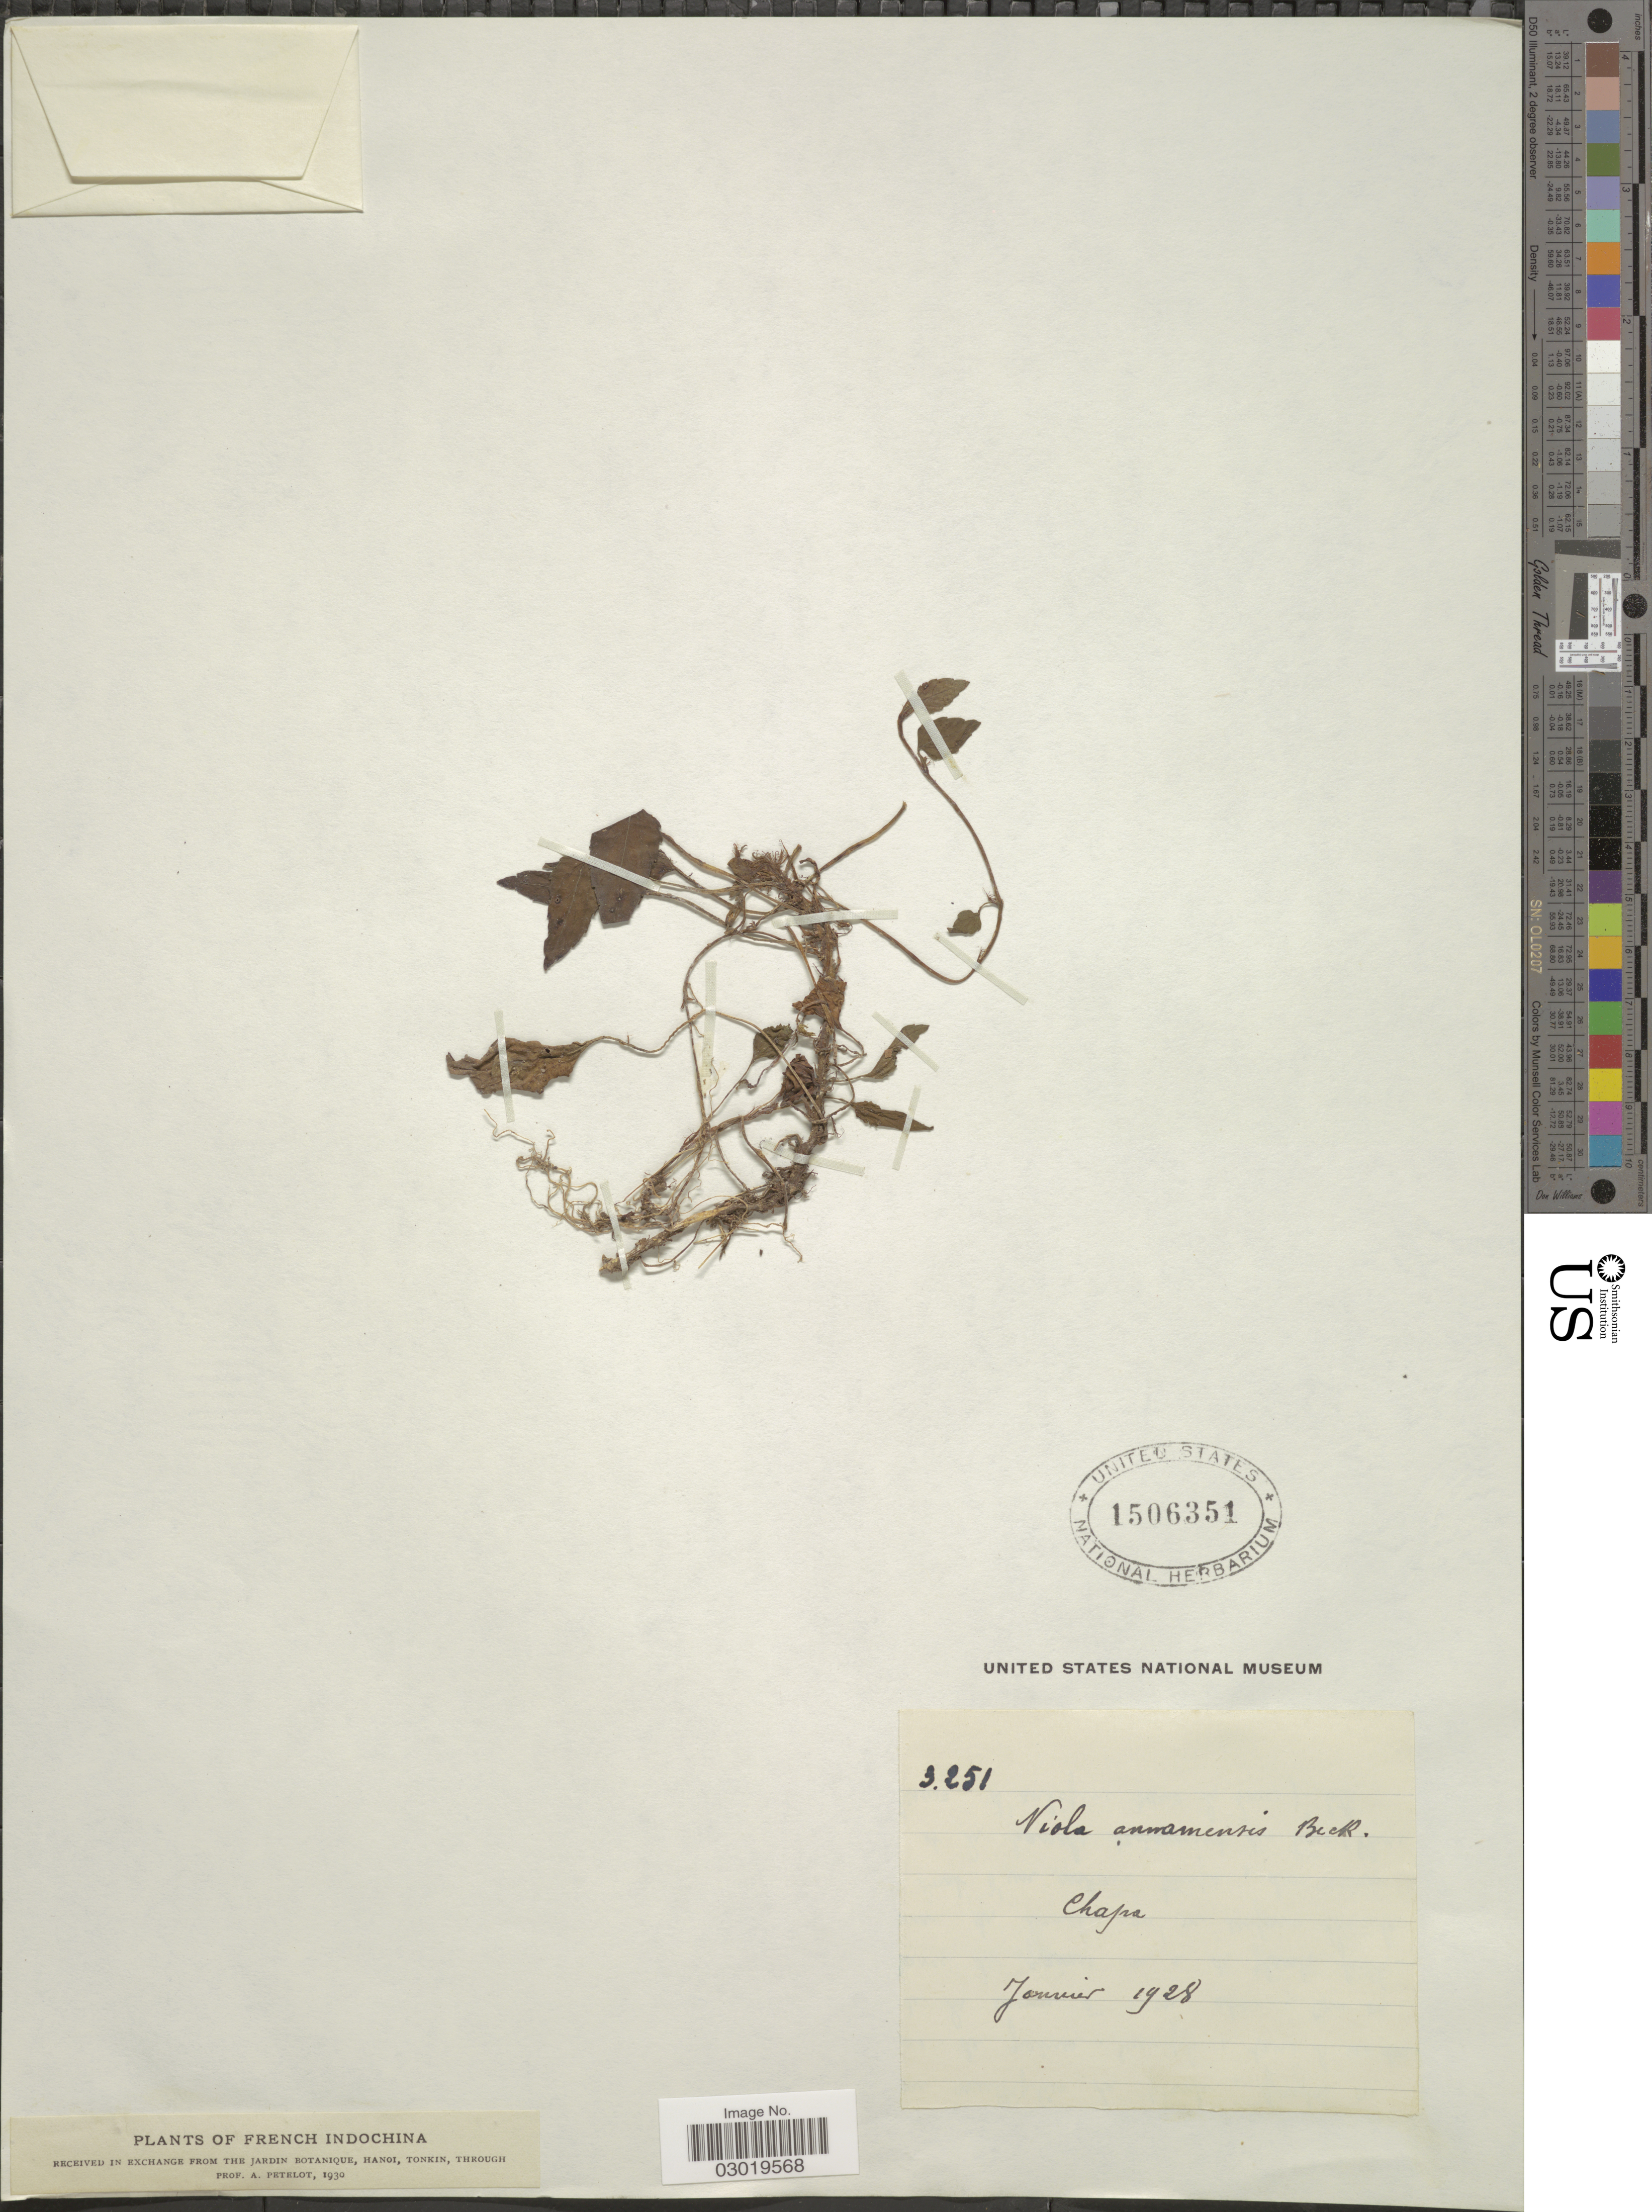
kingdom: Plantae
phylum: Tracheophyta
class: Magnoliopsida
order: Malpighiales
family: Violaceae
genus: Viola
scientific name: Viola annamensis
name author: Baker f.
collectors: A. Petelot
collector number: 3251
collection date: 1928-01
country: Vietnam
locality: French Indochina, Chapa.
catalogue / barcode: US 1506351